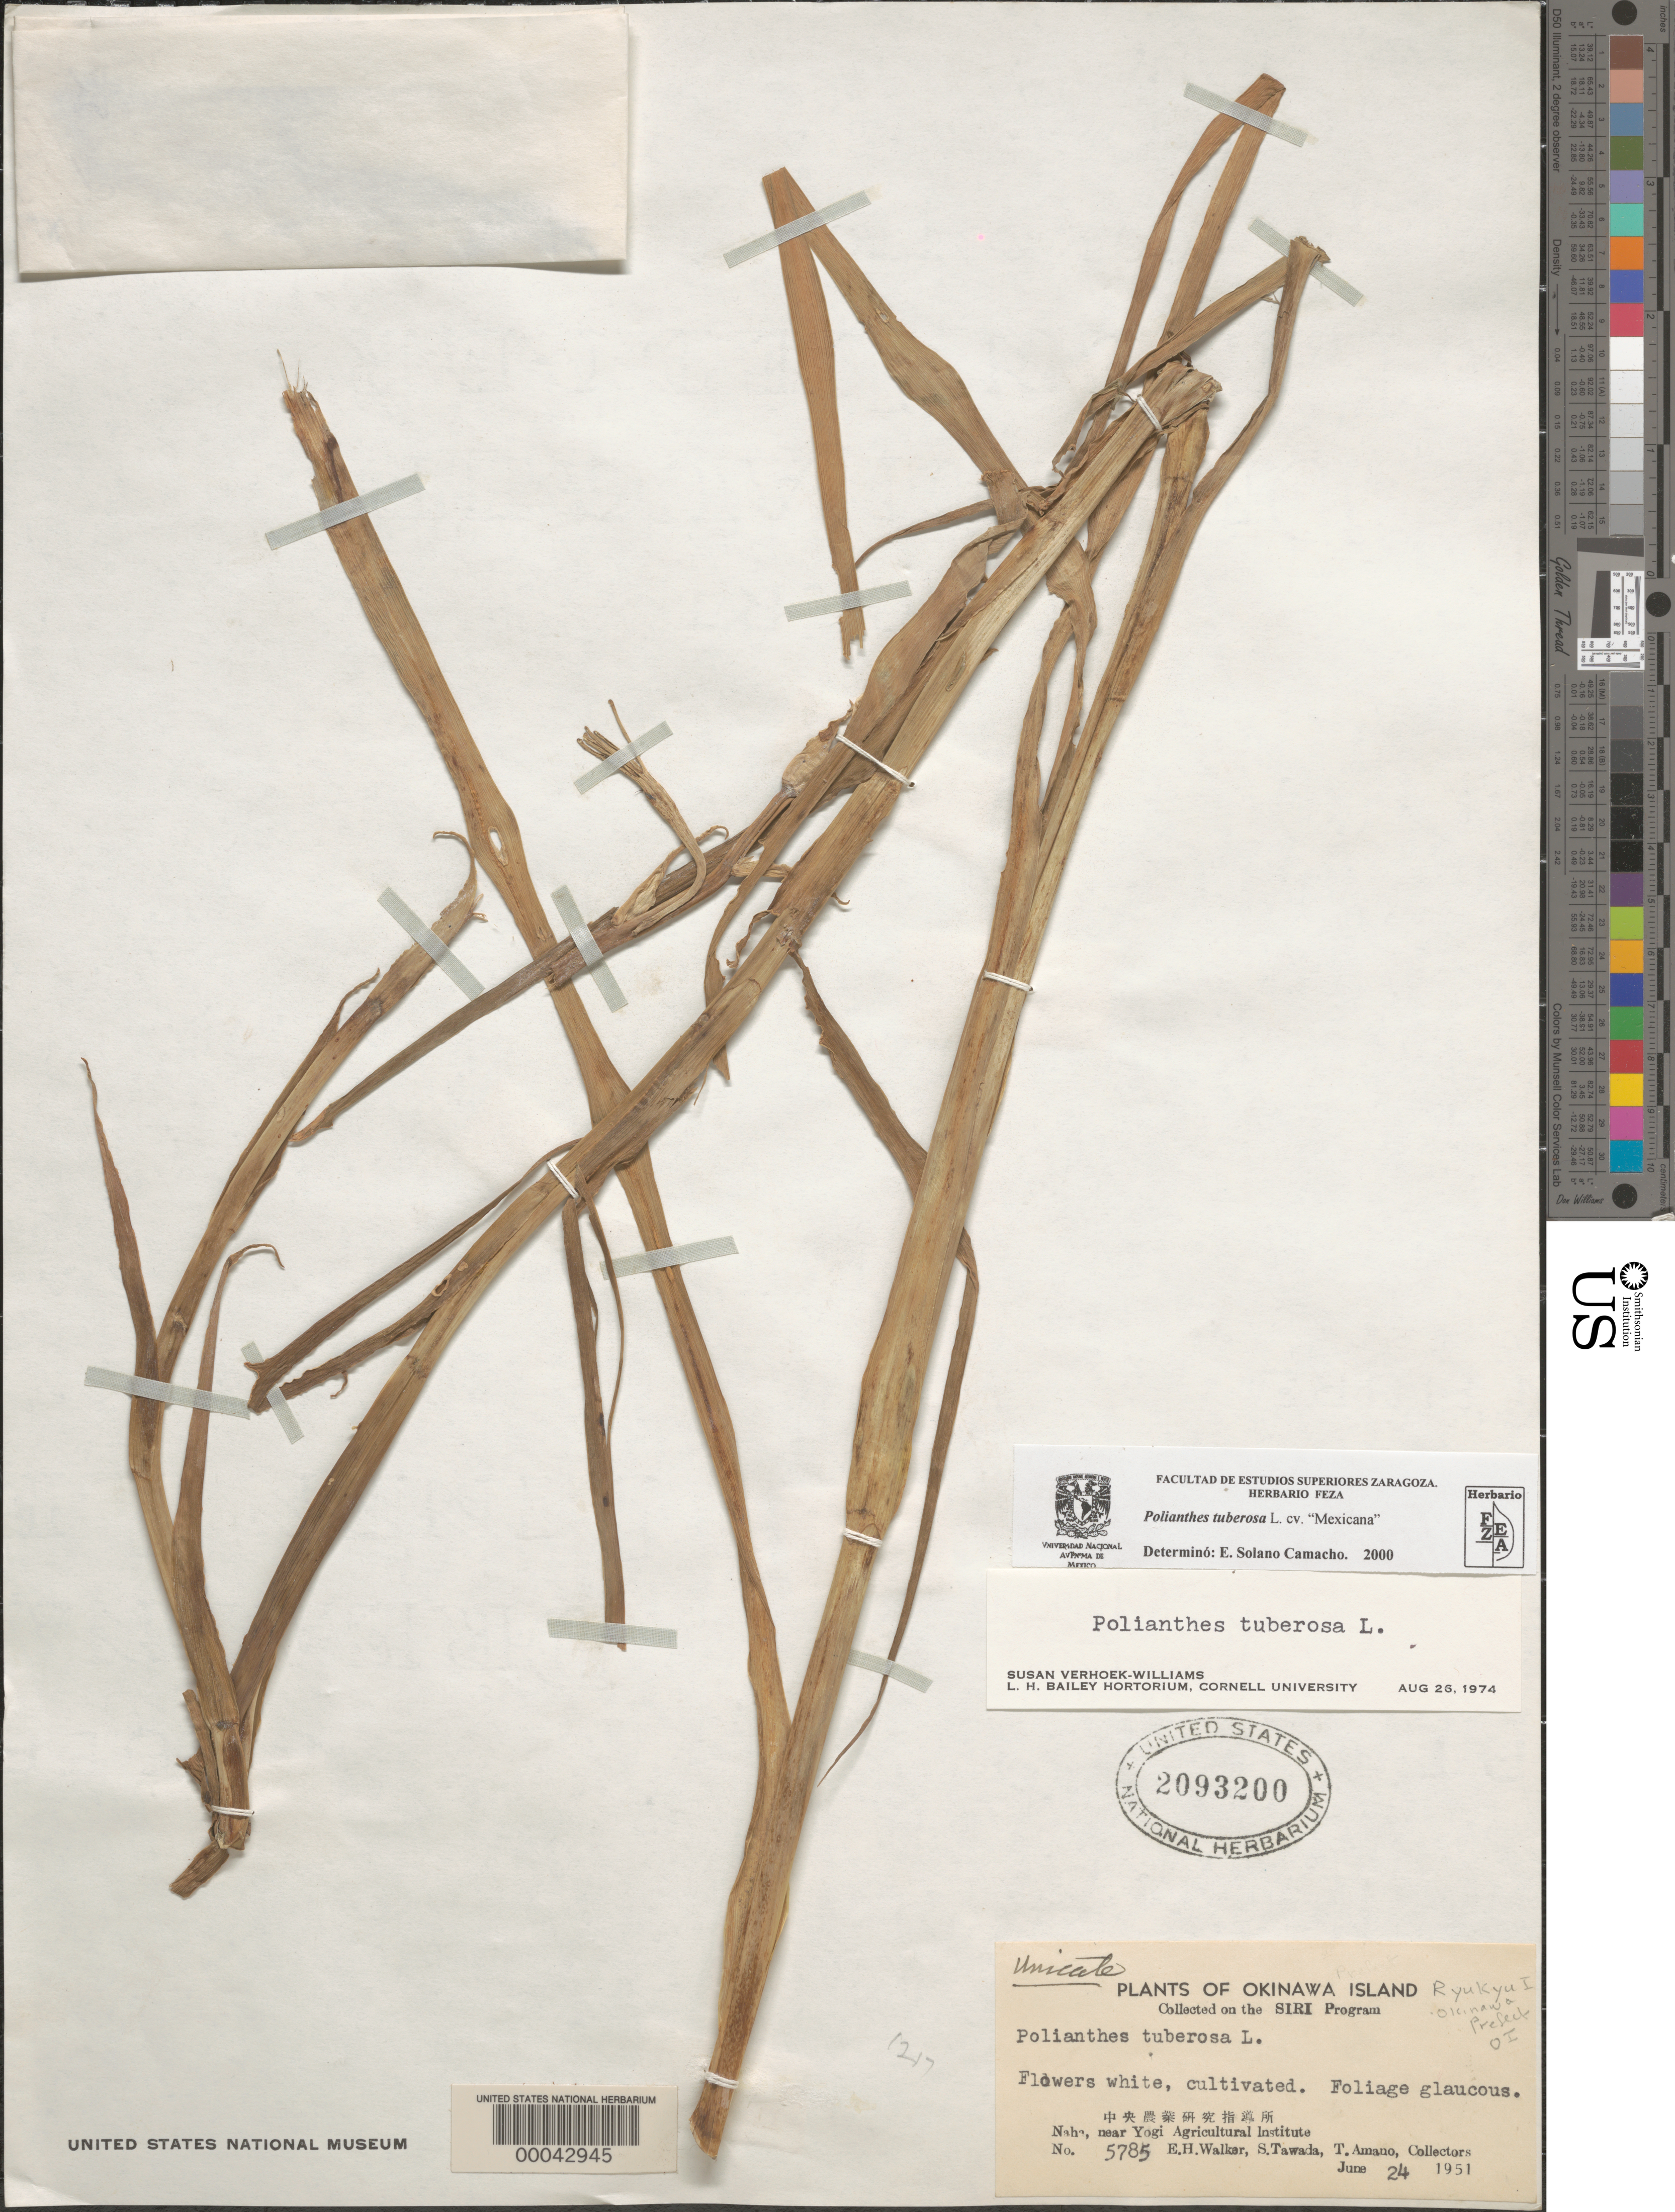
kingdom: Plantae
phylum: Tracheophyta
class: Liliopsida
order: Asparagales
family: Asparagaceae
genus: Polianthes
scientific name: Polianthes tuberosa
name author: L.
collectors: E. H. Walker, S. Tawada & T. Amano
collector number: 5785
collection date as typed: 24 Jun 1951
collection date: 1951-06-24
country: Japan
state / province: Okinawa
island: Okinawa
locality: Naha, near Yogi. [Okinawa Is.]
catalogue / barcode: US 2093200